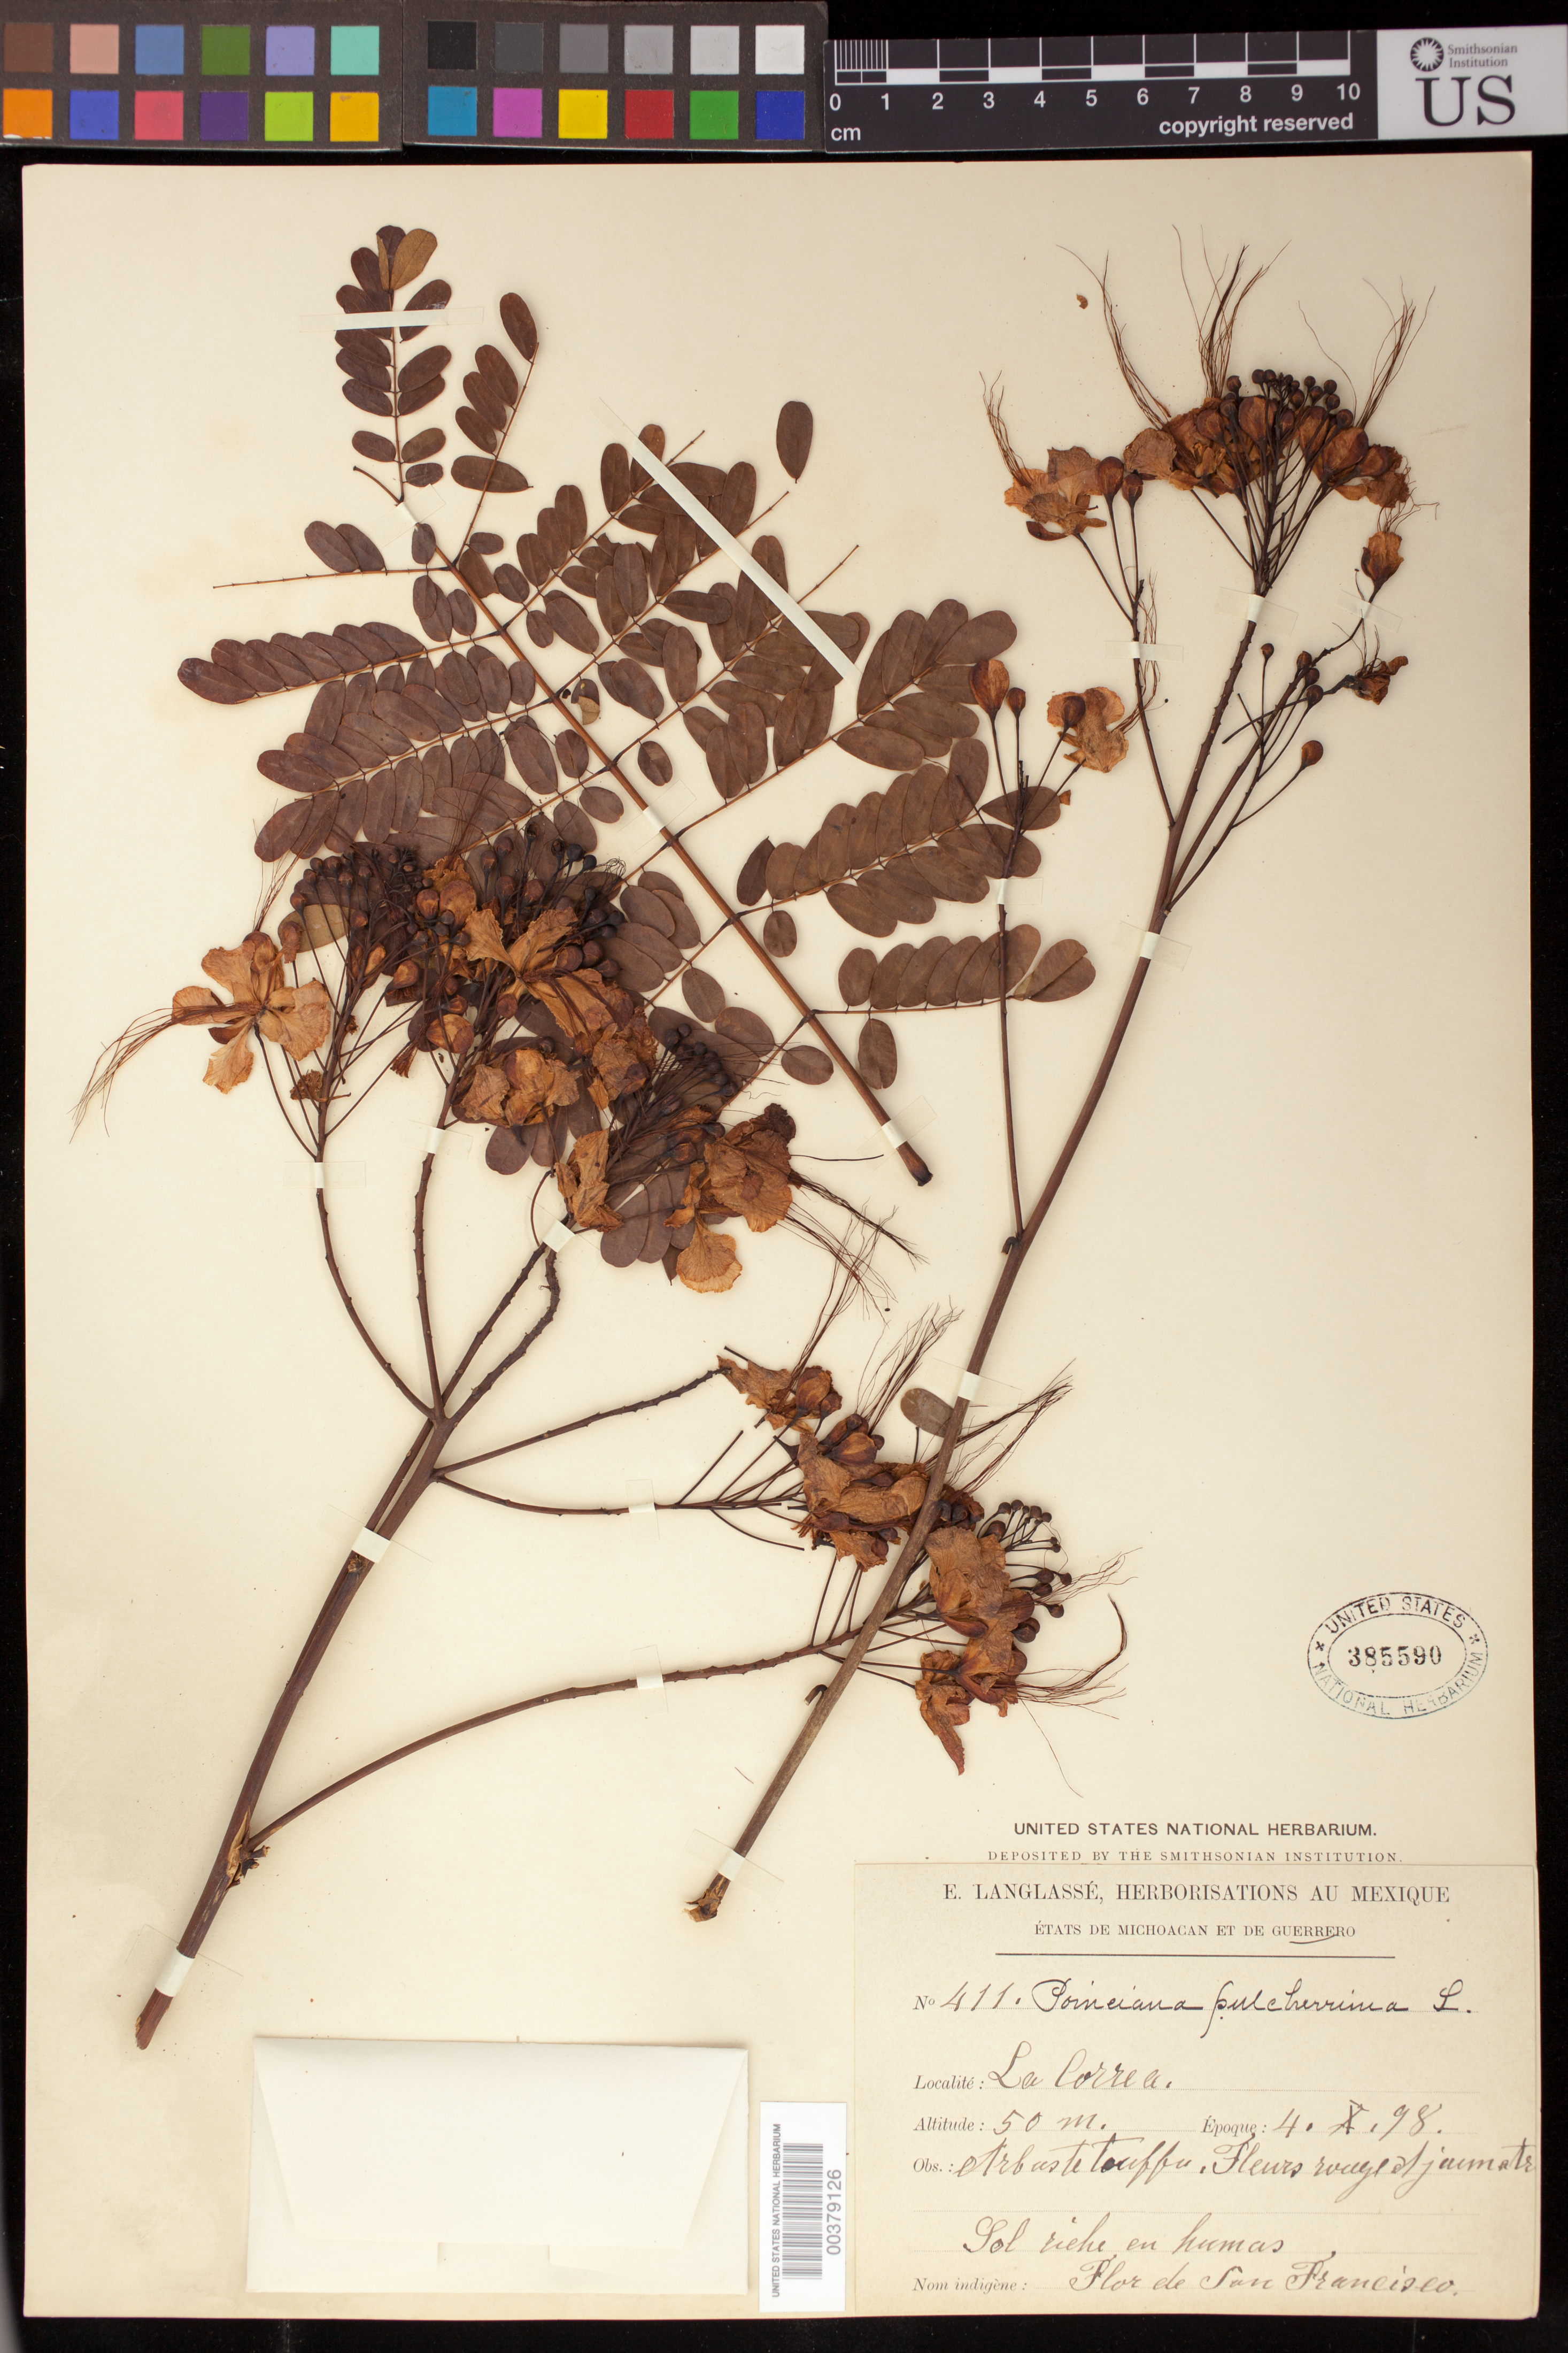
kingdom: Plantae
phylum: Tracheophyta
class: Magnoliopsida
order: Fabales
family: Fabaceae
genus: Caesalpinia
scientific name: Caesalpinia pulcherrima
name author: (L.) Sw.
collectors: E. Langlassé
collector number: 411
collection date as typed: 04 Oct 1898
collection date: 1898-10-04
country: Mexico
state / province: Guerrero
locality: La correa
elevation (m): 50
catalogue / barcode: US 385590